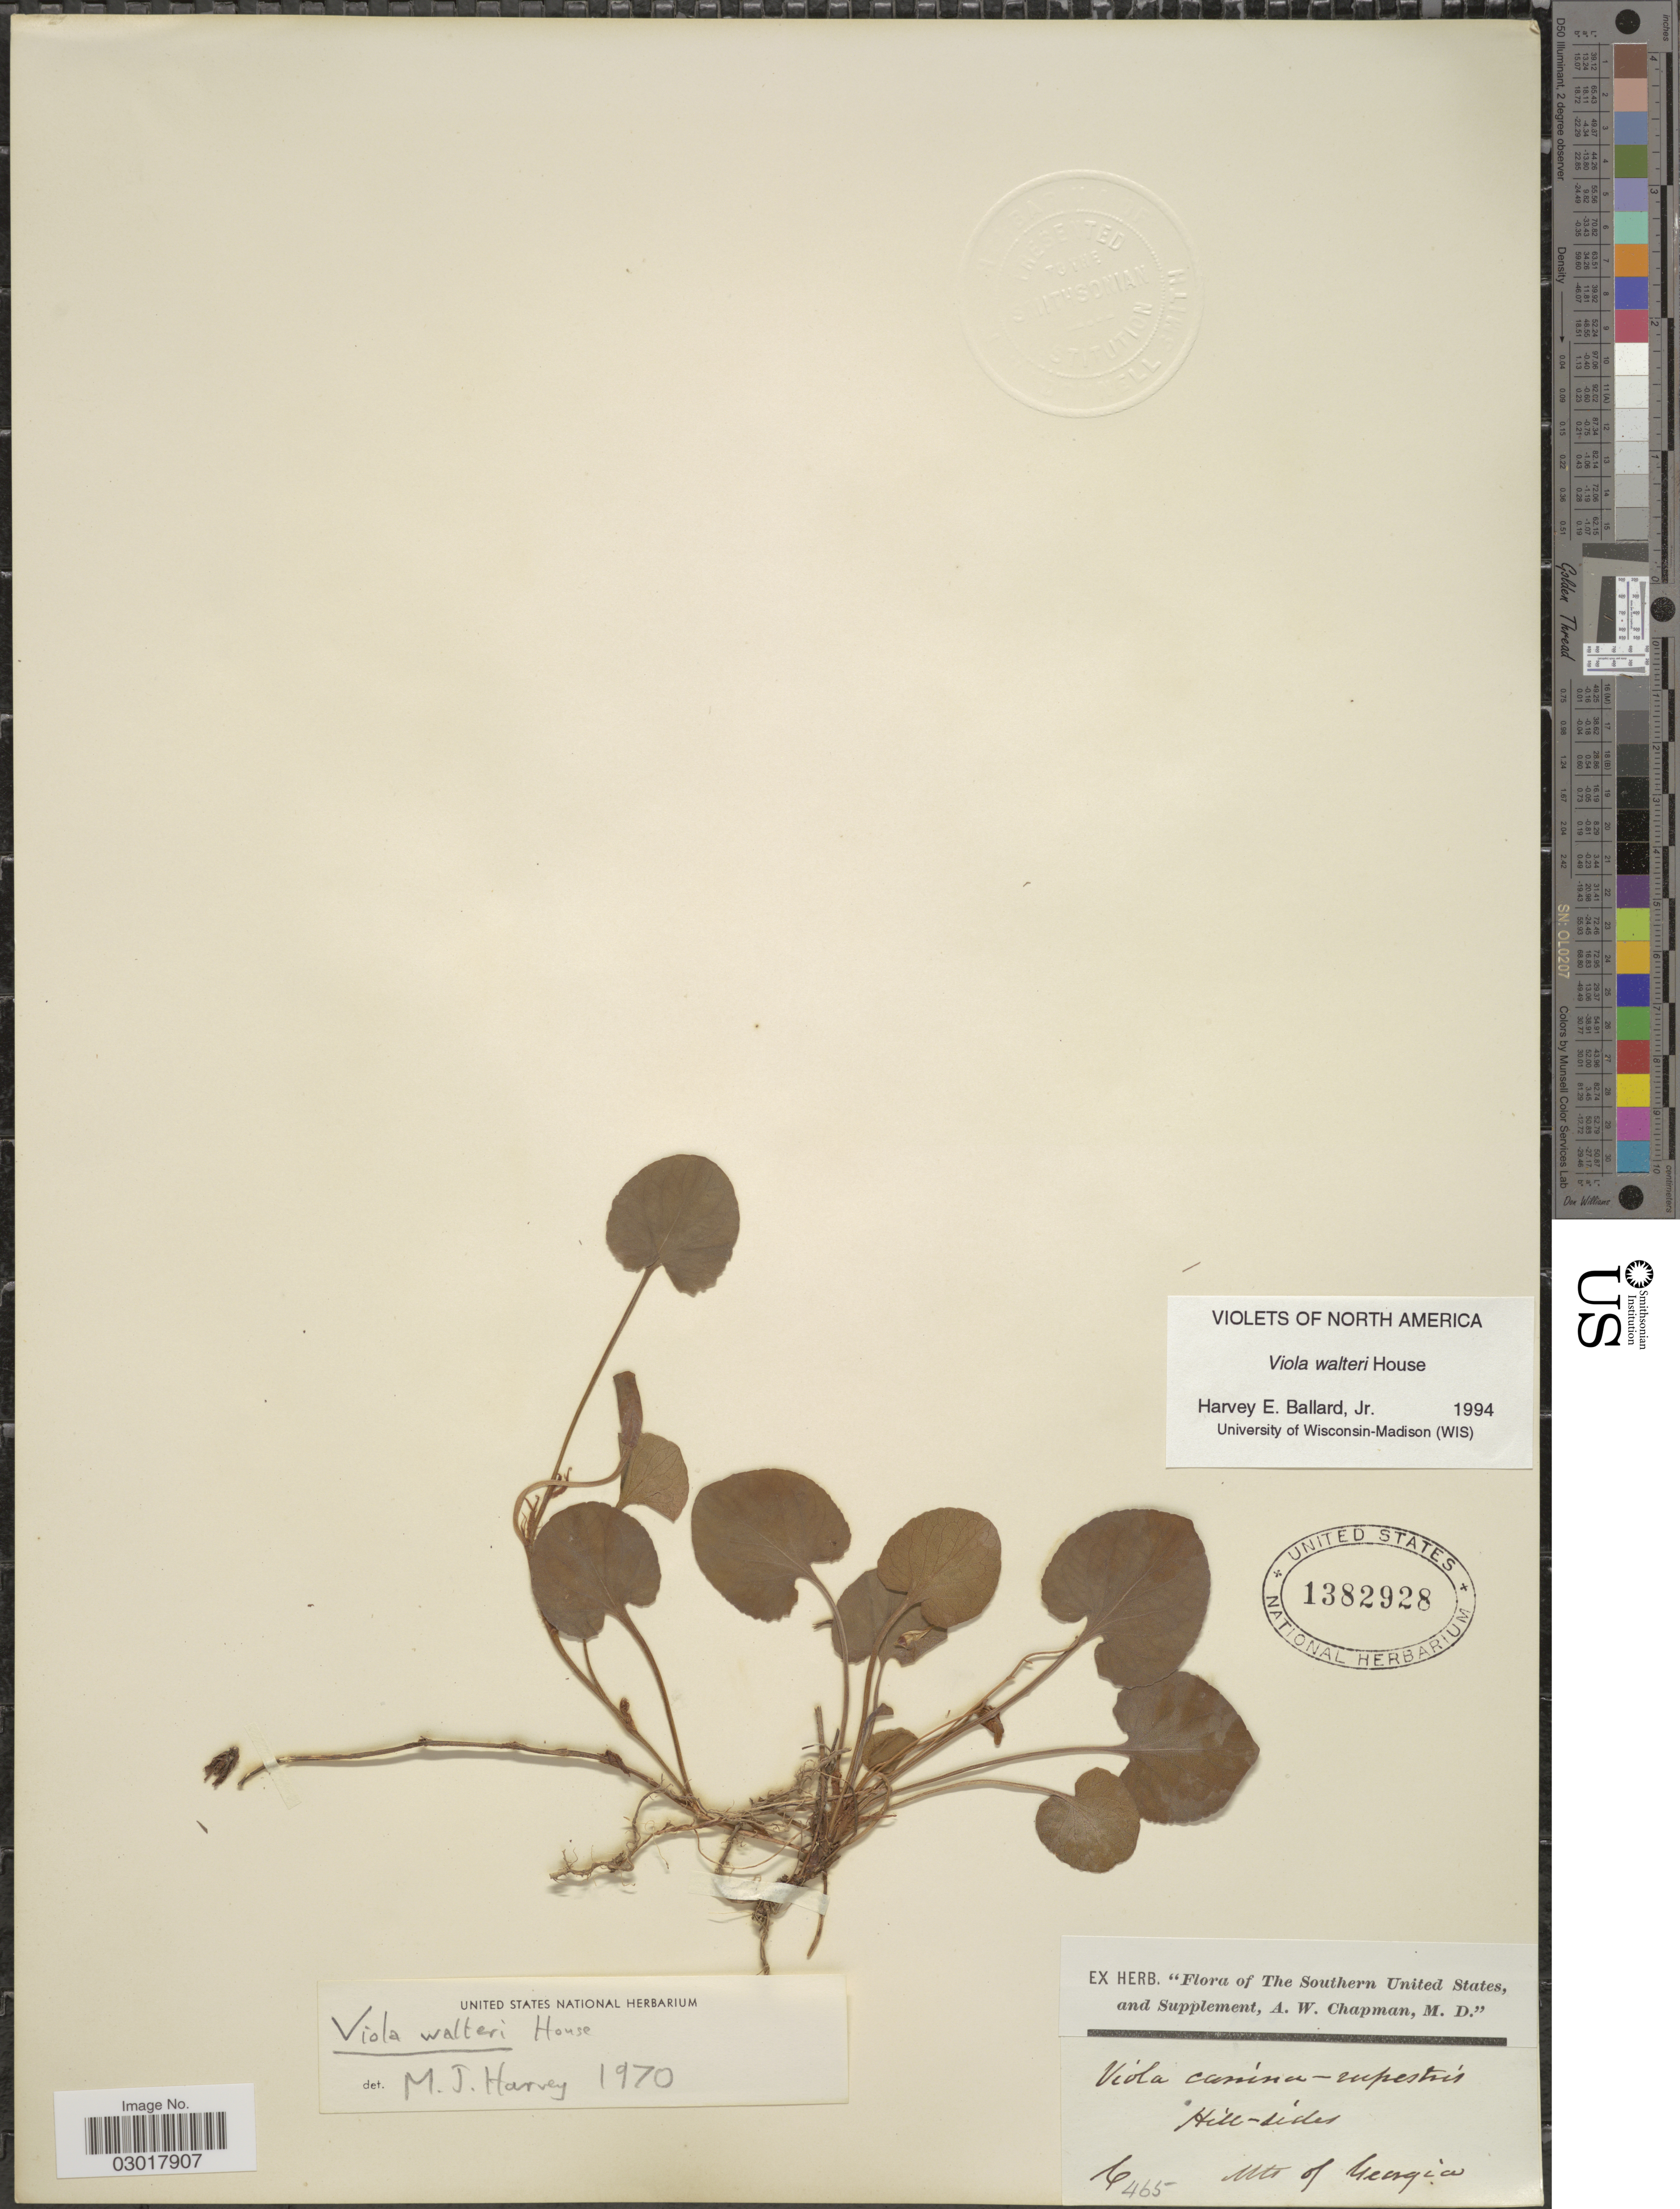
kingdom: Plantae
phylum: Tracheophyta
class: Magnoliopsida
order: Malpighiales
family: Violaceae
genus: Viola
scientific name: Viola walteri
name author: House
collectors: ex herb. A.W. Chapman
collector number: C465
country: United States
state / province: Georgia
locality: Southern United States. Hill-sides. Mts. of Georgia.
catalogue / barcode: US 1382928